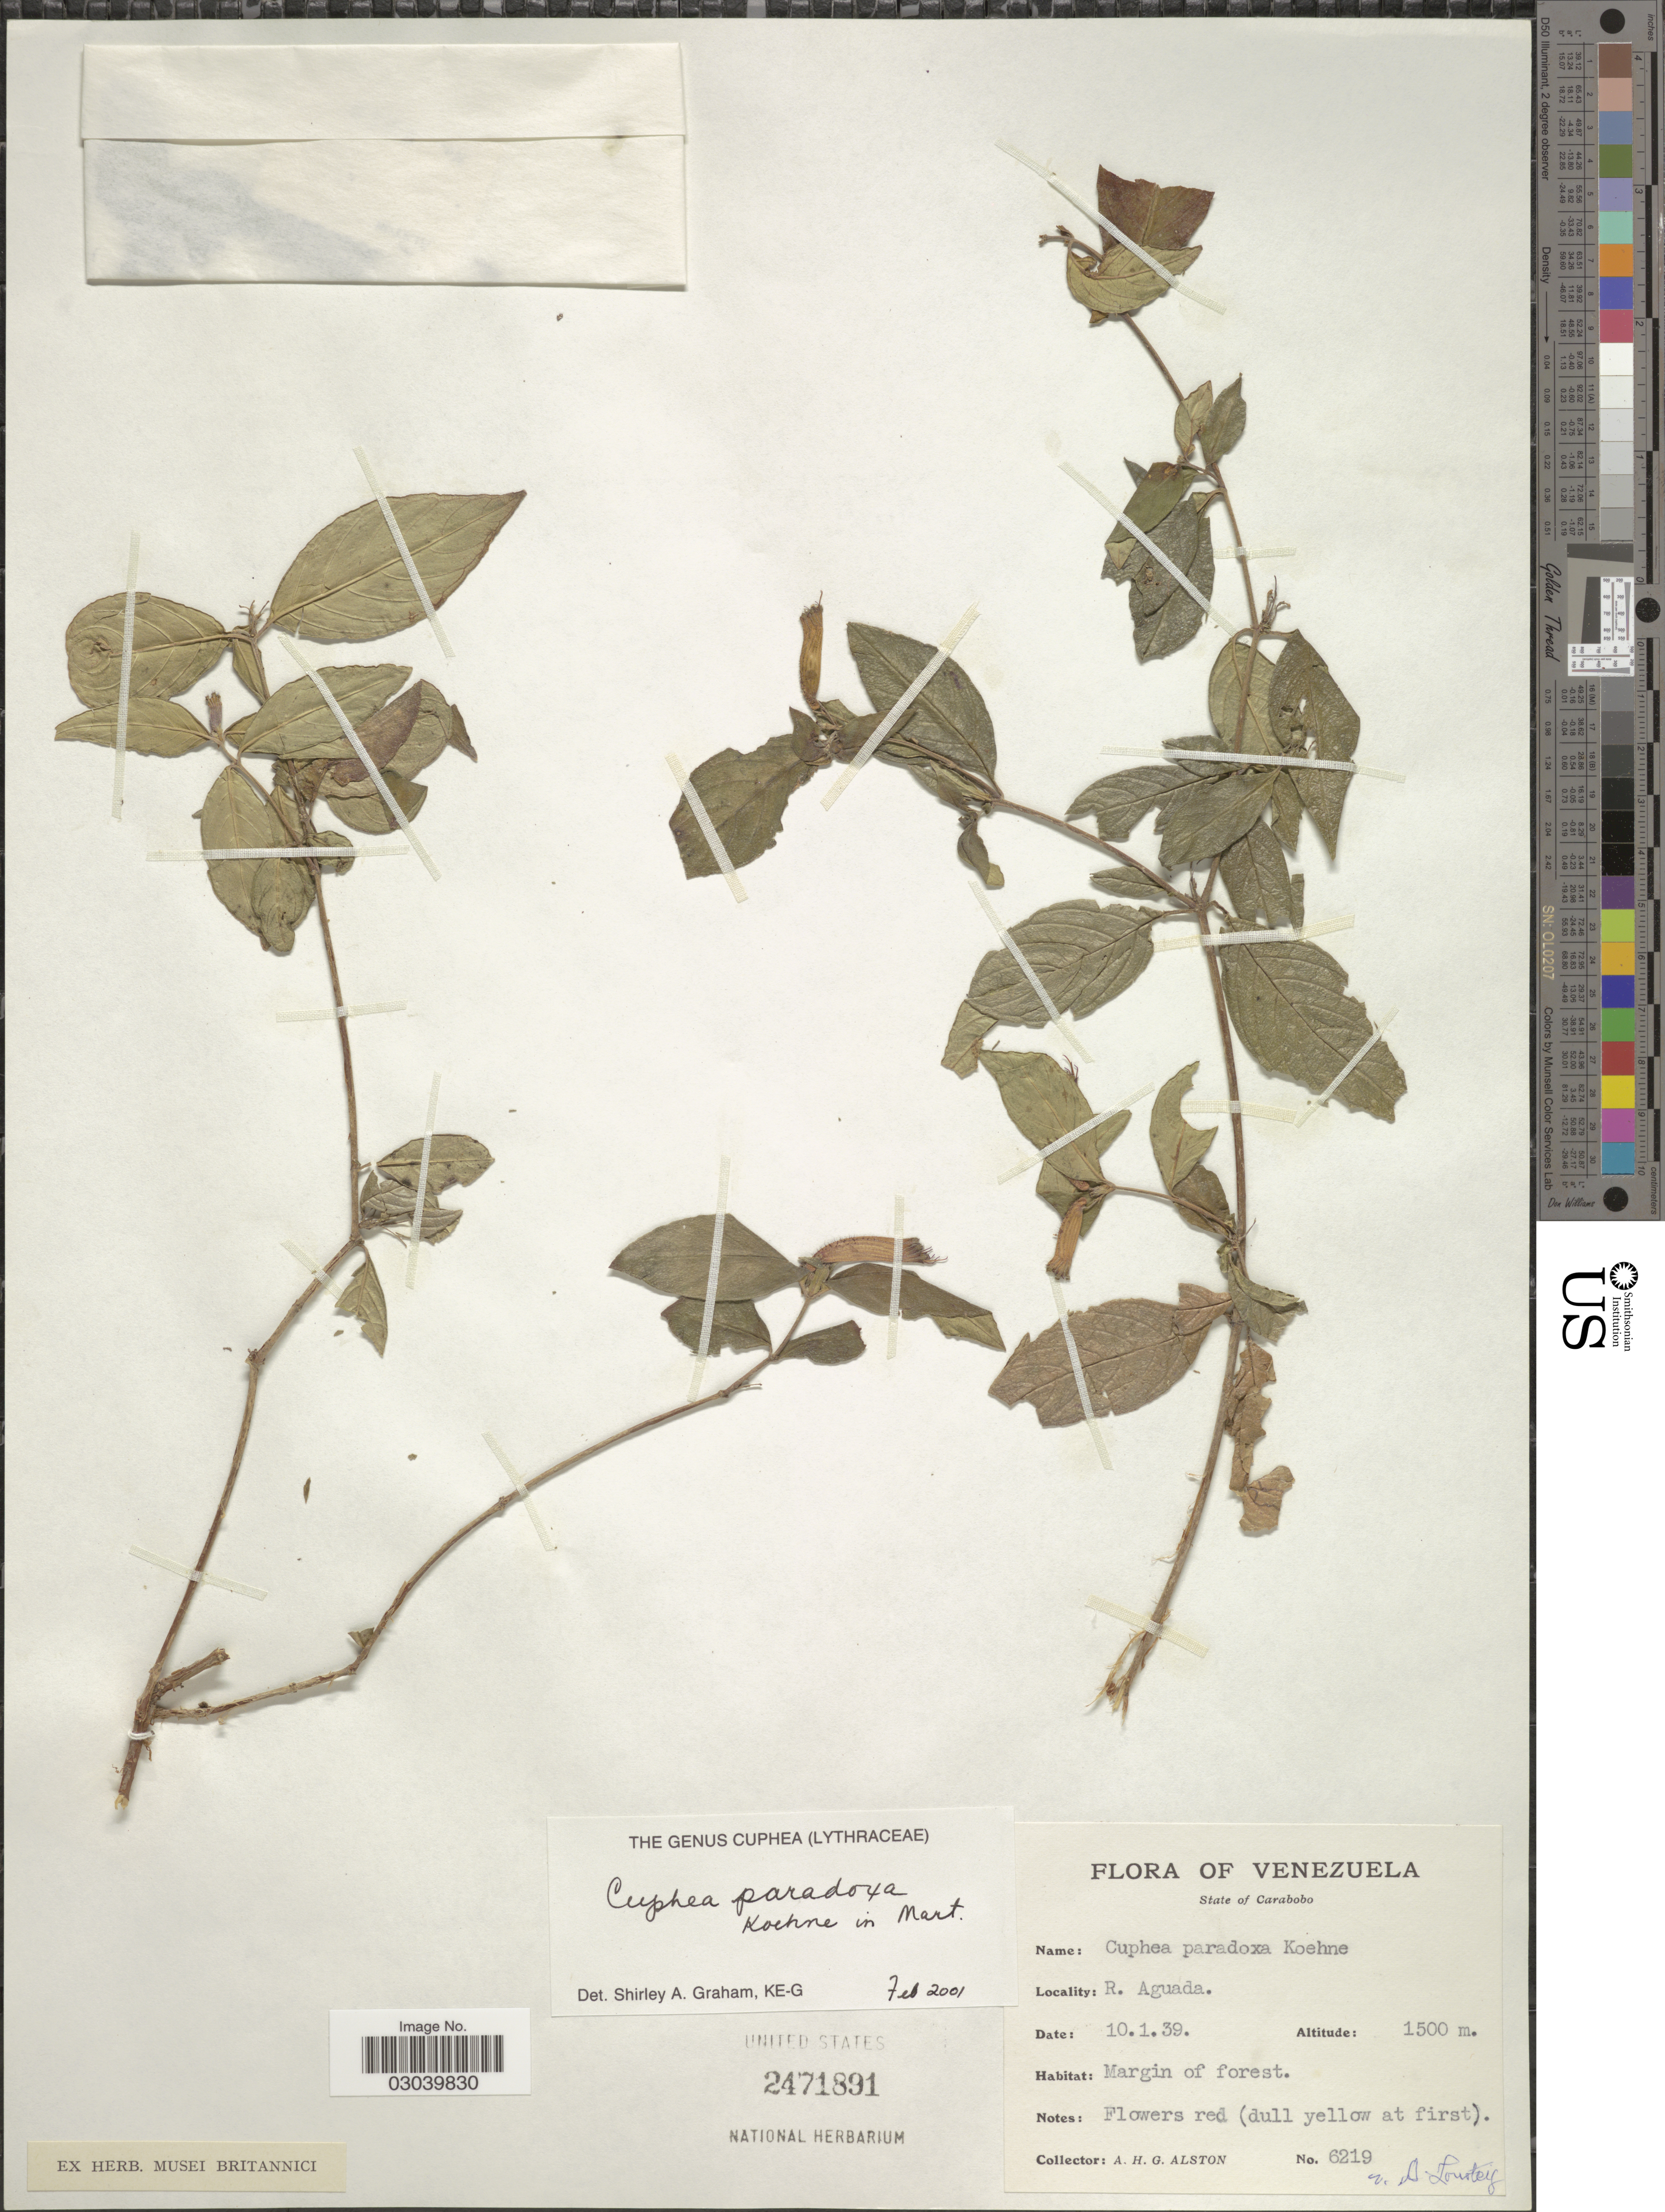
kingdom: Plantae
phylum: Tracheophyta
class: Magnoliopsida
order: Myrtales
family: Lythraceae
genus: Cuphea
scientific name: Cuphea paradoxa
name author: Koehne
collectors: A. H. Alston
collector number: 6219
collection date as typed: Transcribed d/m/y: 10/1/39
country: Venezuela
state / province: Carabobo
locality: R. Aguada. Margin of forest.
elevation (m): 1500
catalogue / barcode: US 2471891